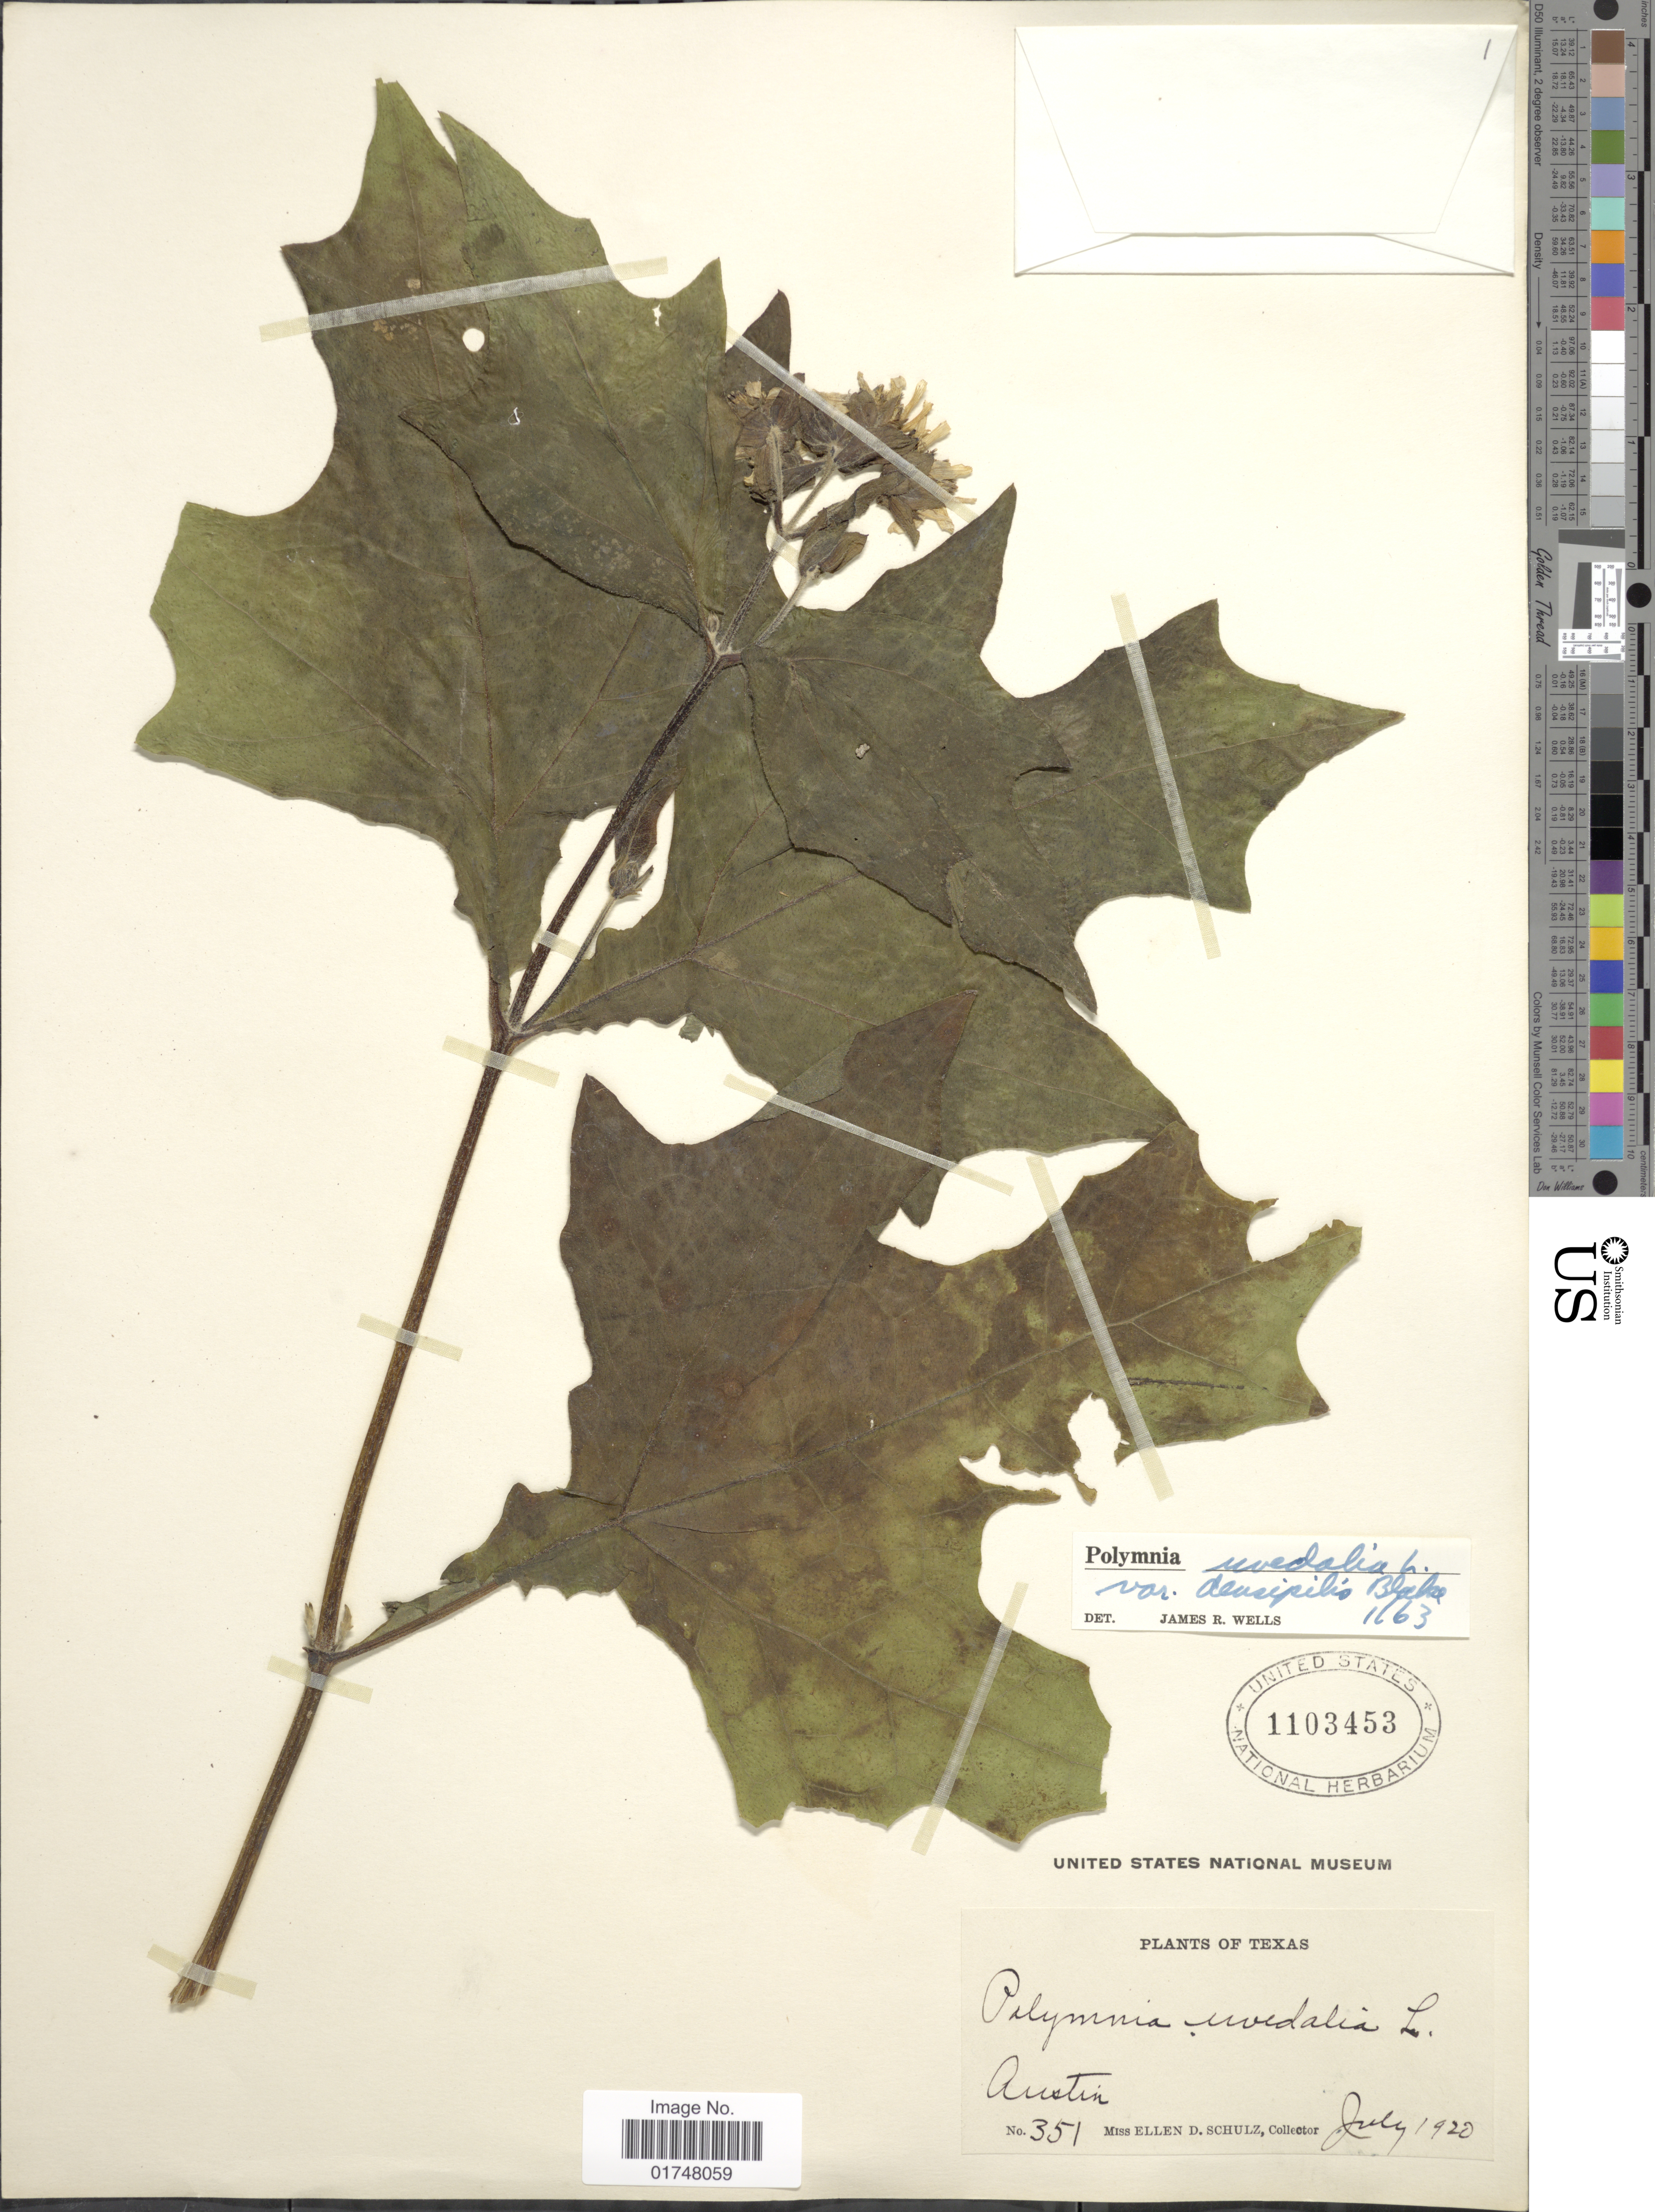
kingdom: Plantae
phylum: Tracheophyta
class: Magnoliopsida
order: Asterales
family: Asteraceae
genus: Smallanthus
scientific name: Smallanthus uvedalia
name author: (L.) Mack. ex Mack.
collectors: E. D. Schulz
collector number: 351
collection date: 1920-07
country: United States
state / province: Texas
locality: Austin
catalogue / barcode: US 1103453